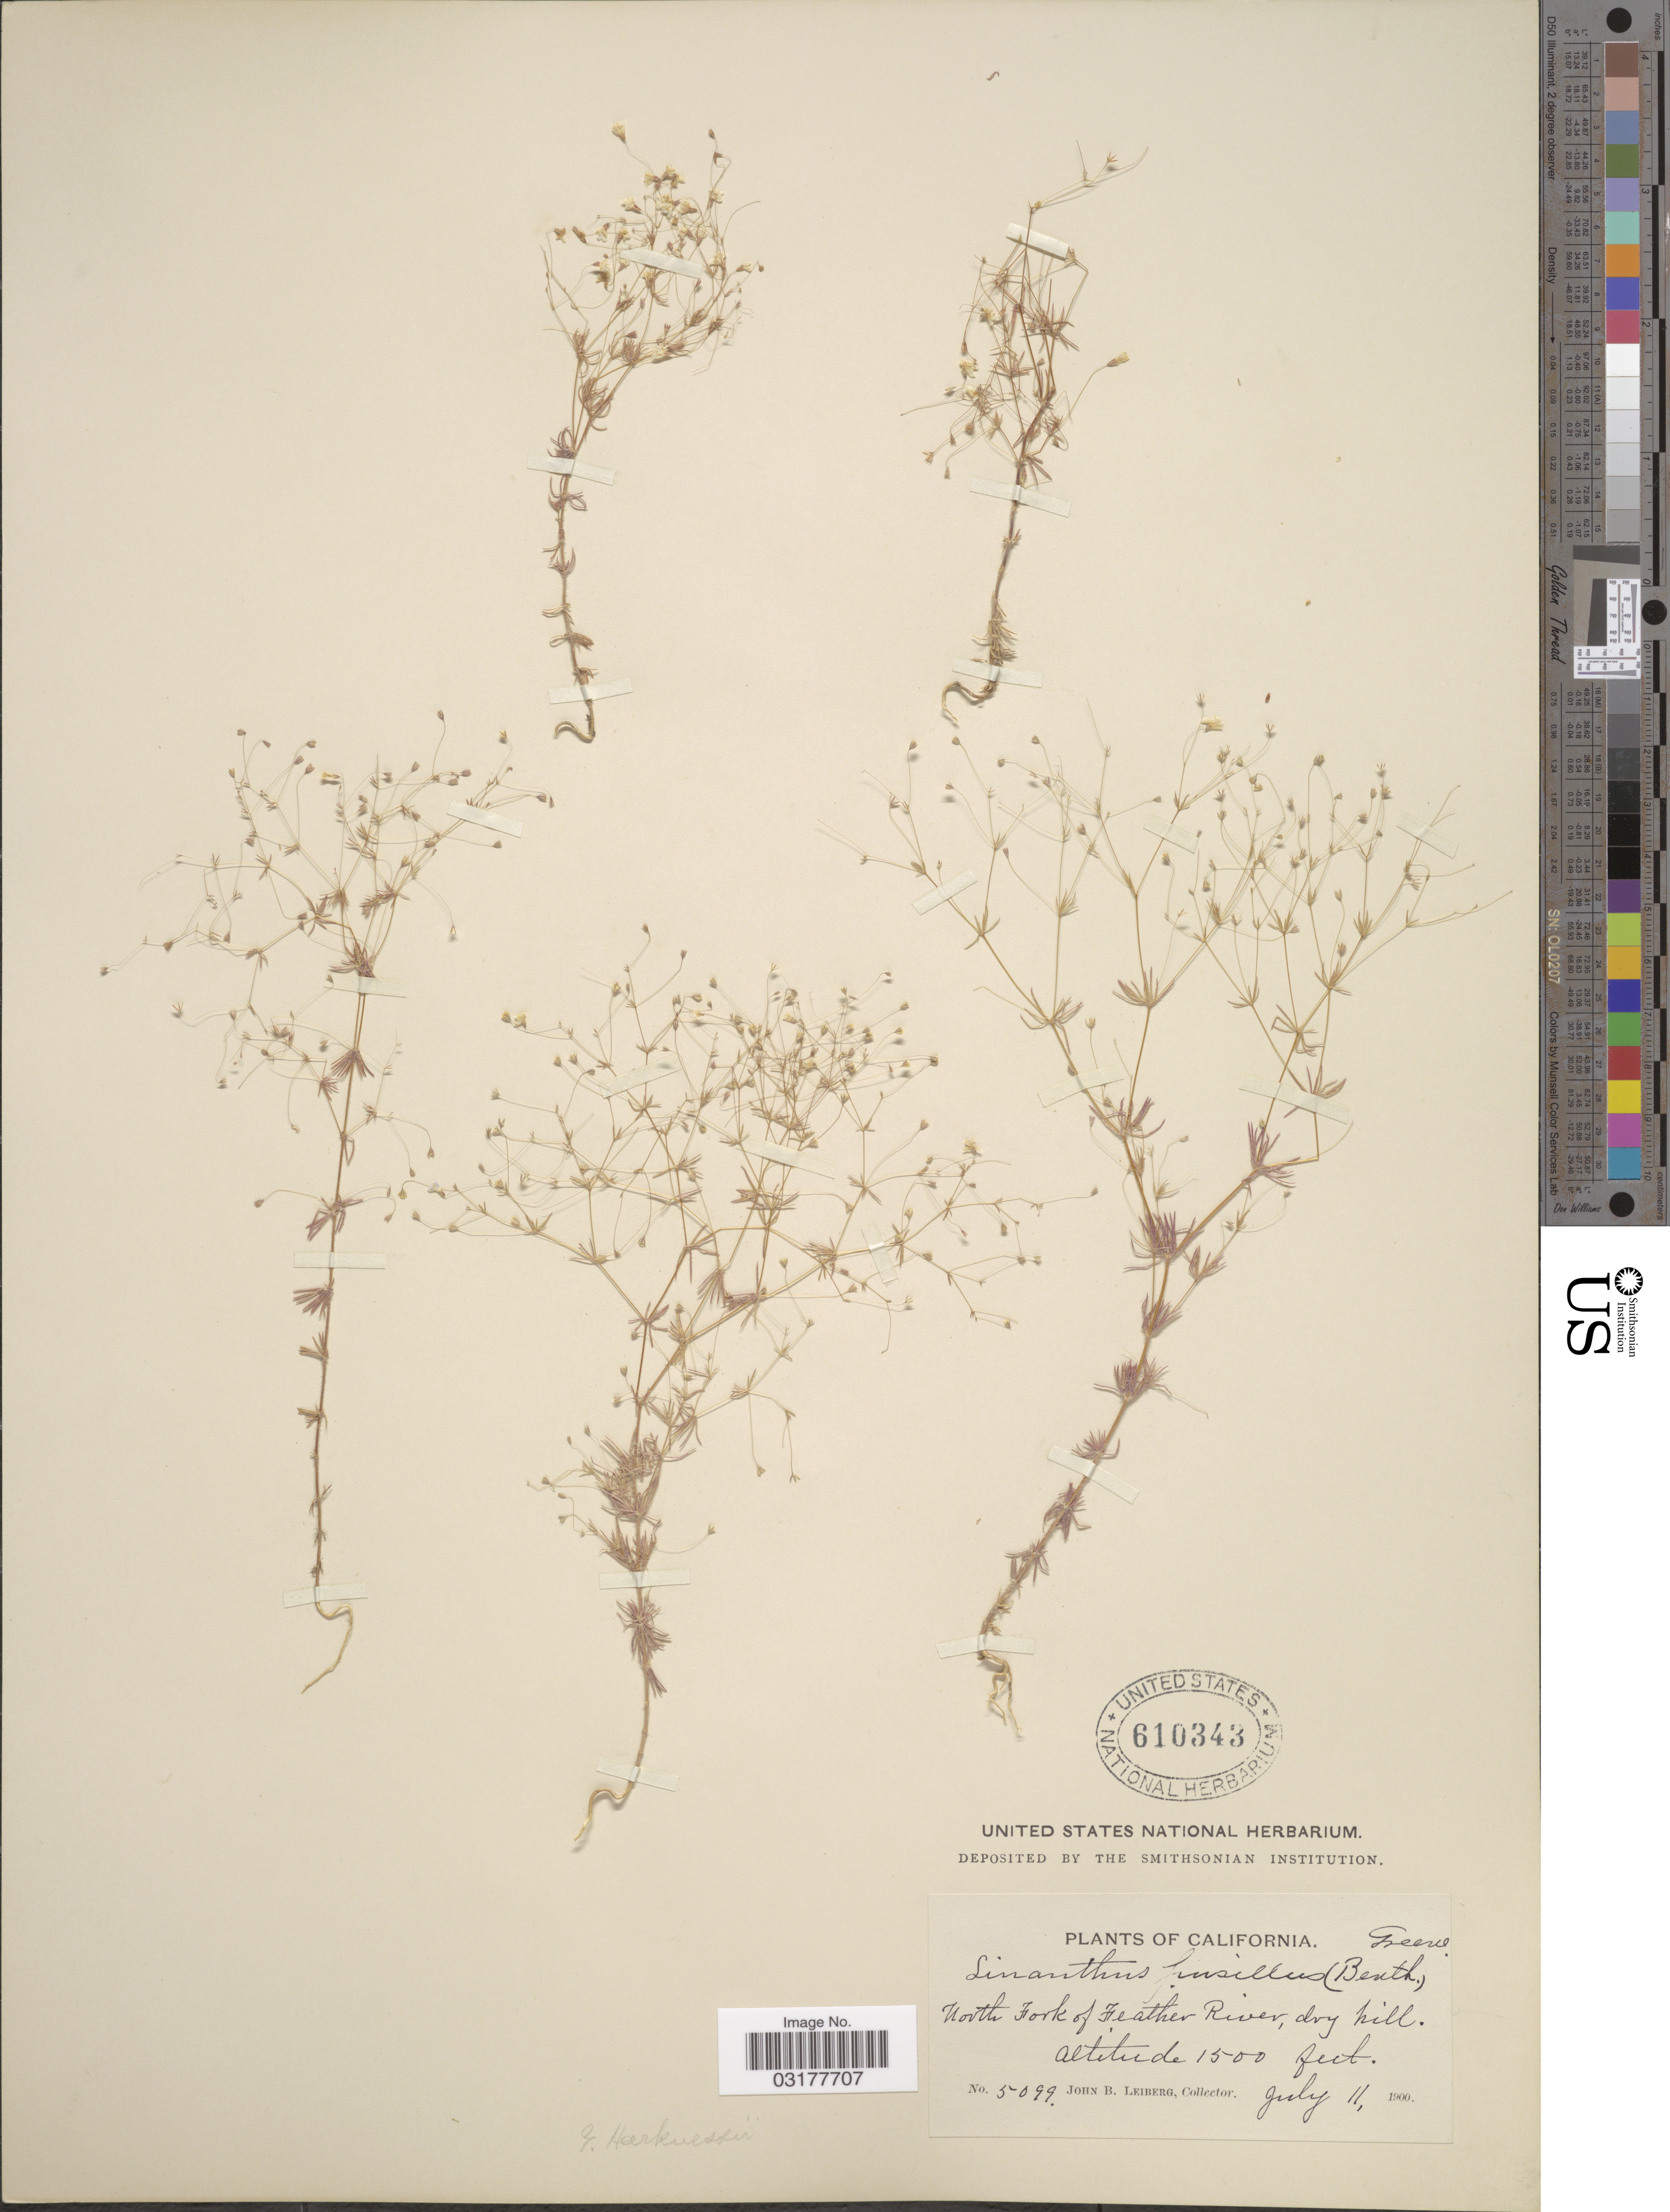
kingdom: Plantae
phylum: Tracheophyta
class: Magnoliopsida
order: Ericales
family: Polemoniaceae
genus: Leptosiphon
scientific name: Leptosiphon filipes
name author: (Benth.) J.M. Porter & L.A. Johnson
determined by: Strong, Mark T., (BOT), Smithsonian Institution - National Museum of Natural History (UNITED STATES)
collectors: J. B. Leiberg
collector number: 5099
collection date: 1900-07-11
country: United States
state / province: California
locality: North Fork of Feather River.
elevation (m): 457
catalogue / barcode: US 610343